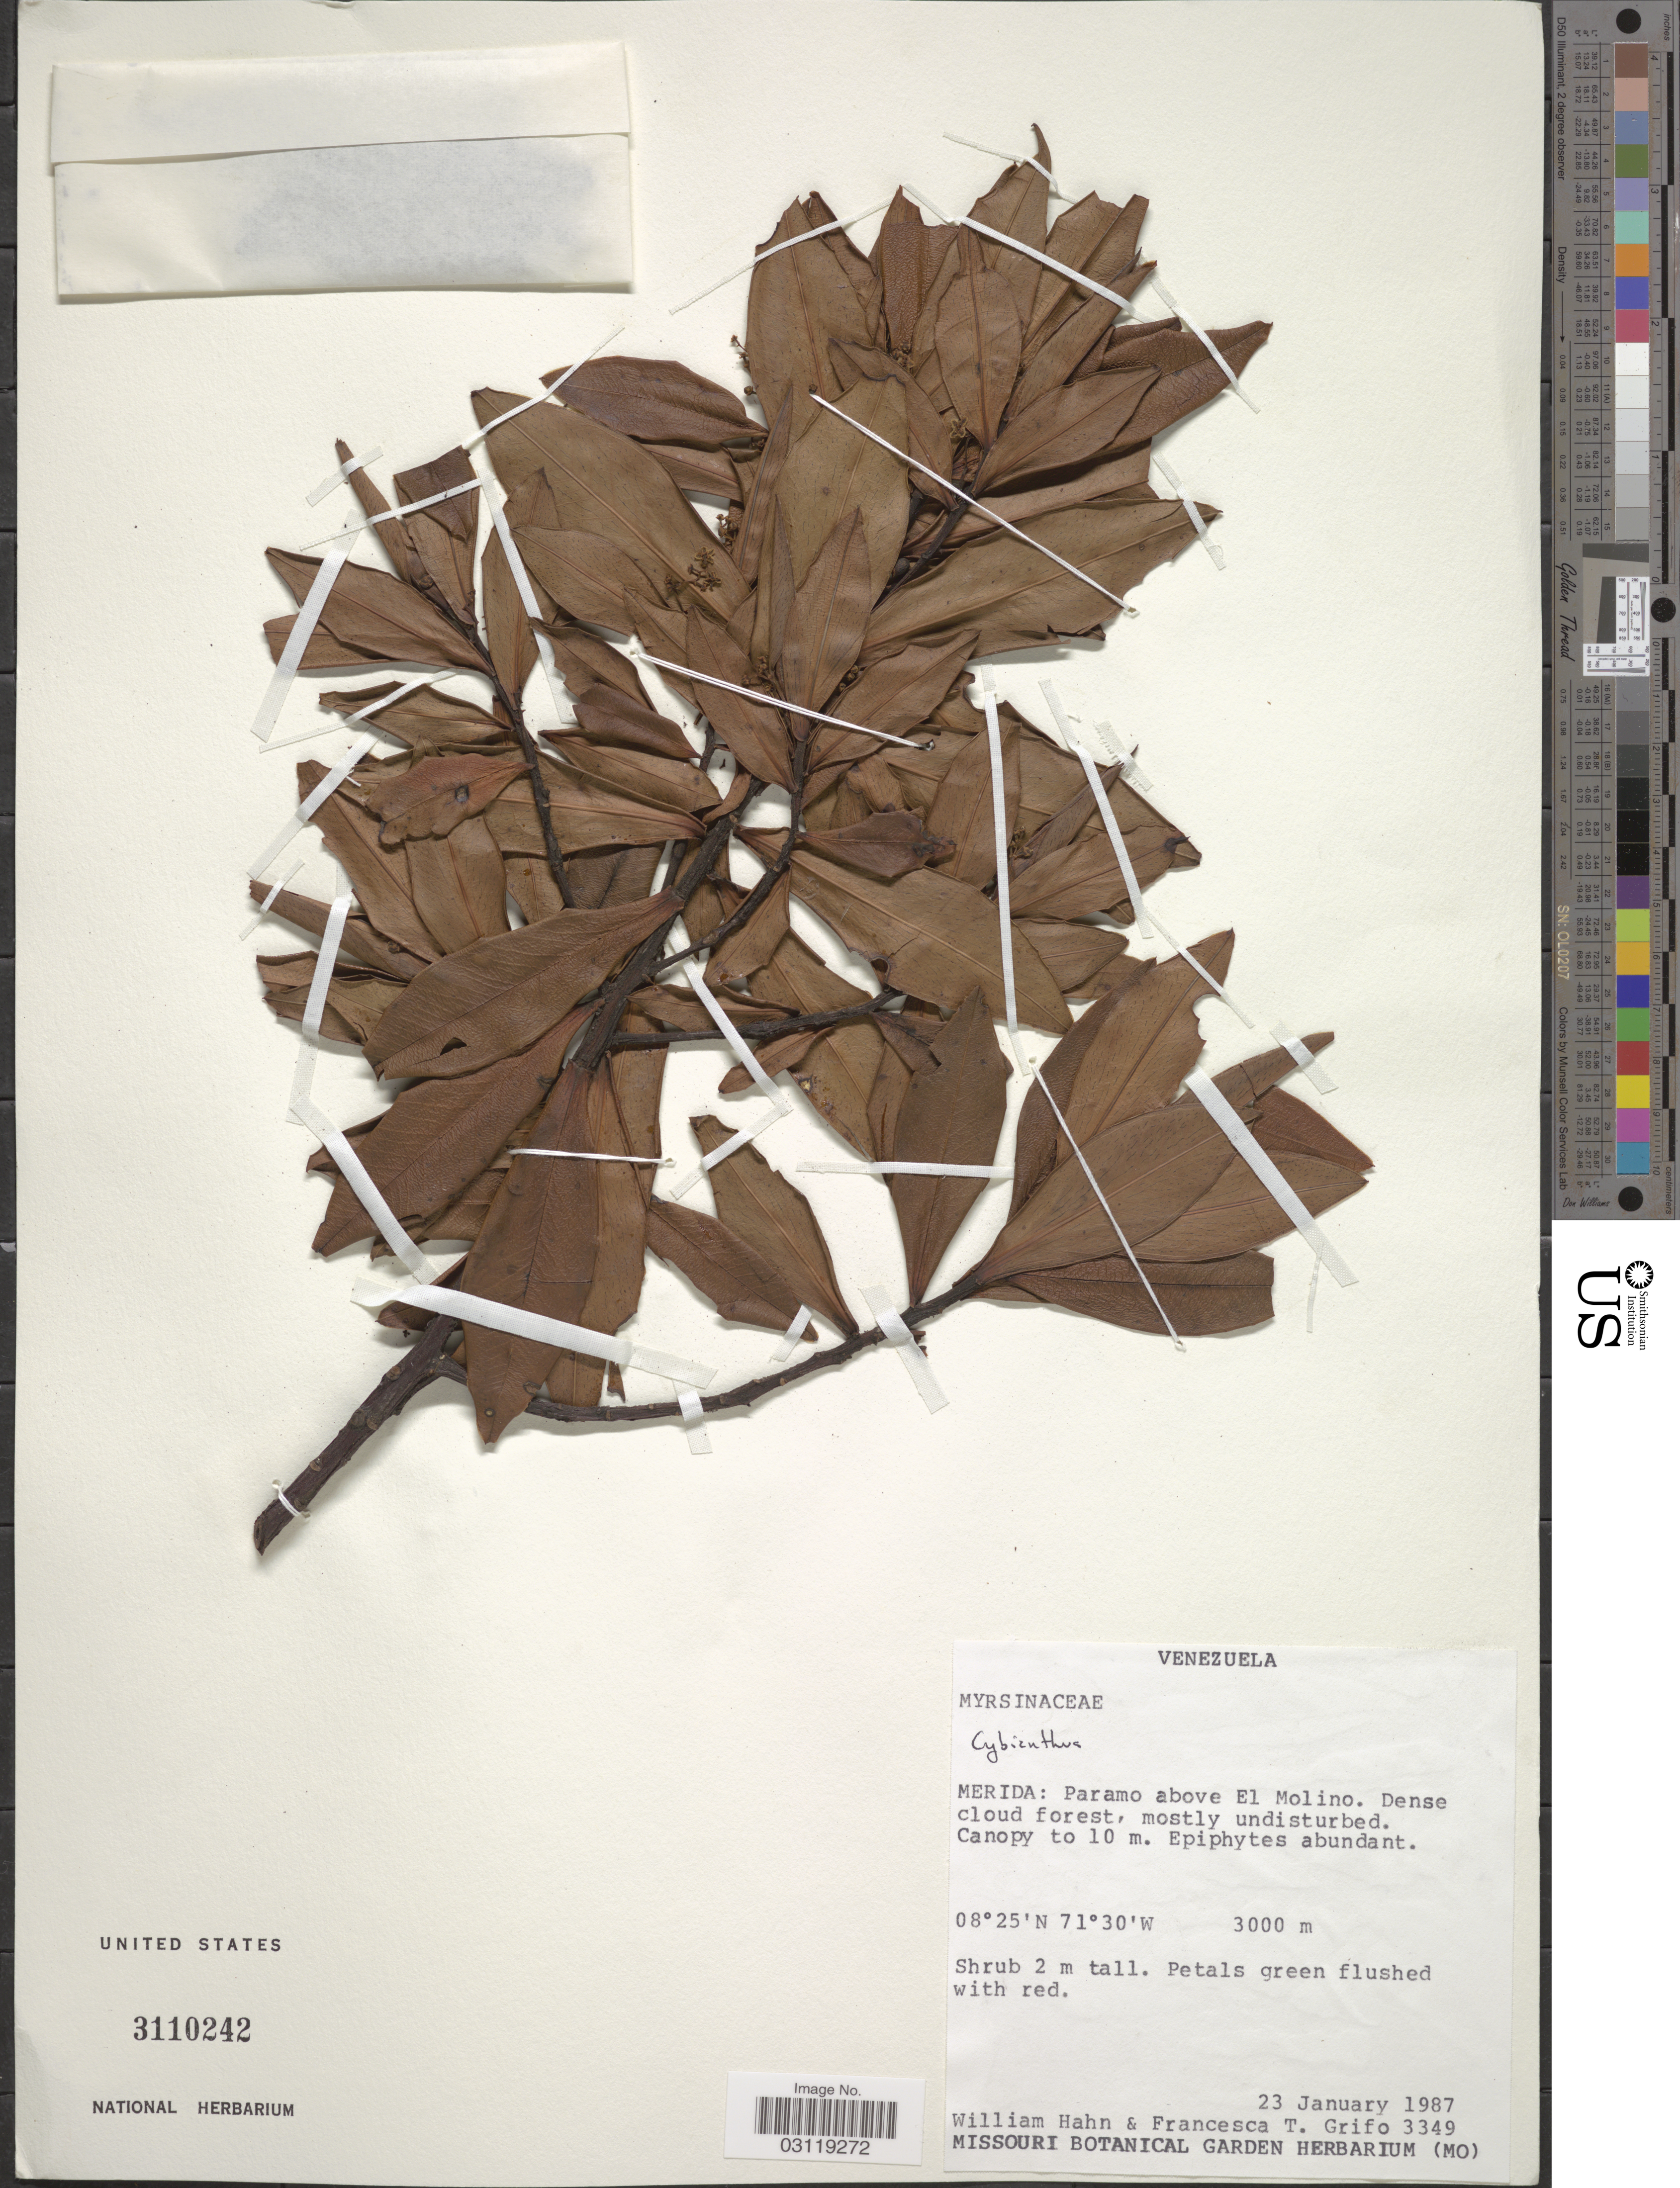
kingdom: Plantae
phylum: Tracheophyta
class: Magnoliopsida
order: Ericales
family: Primulaceae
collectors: W. Hahn & F. Grifo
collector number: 3349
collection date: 1987-01-23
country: Venezuela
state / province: Mérida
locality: Paramo above El Molino.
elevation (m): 3000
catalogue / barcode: US 3110242